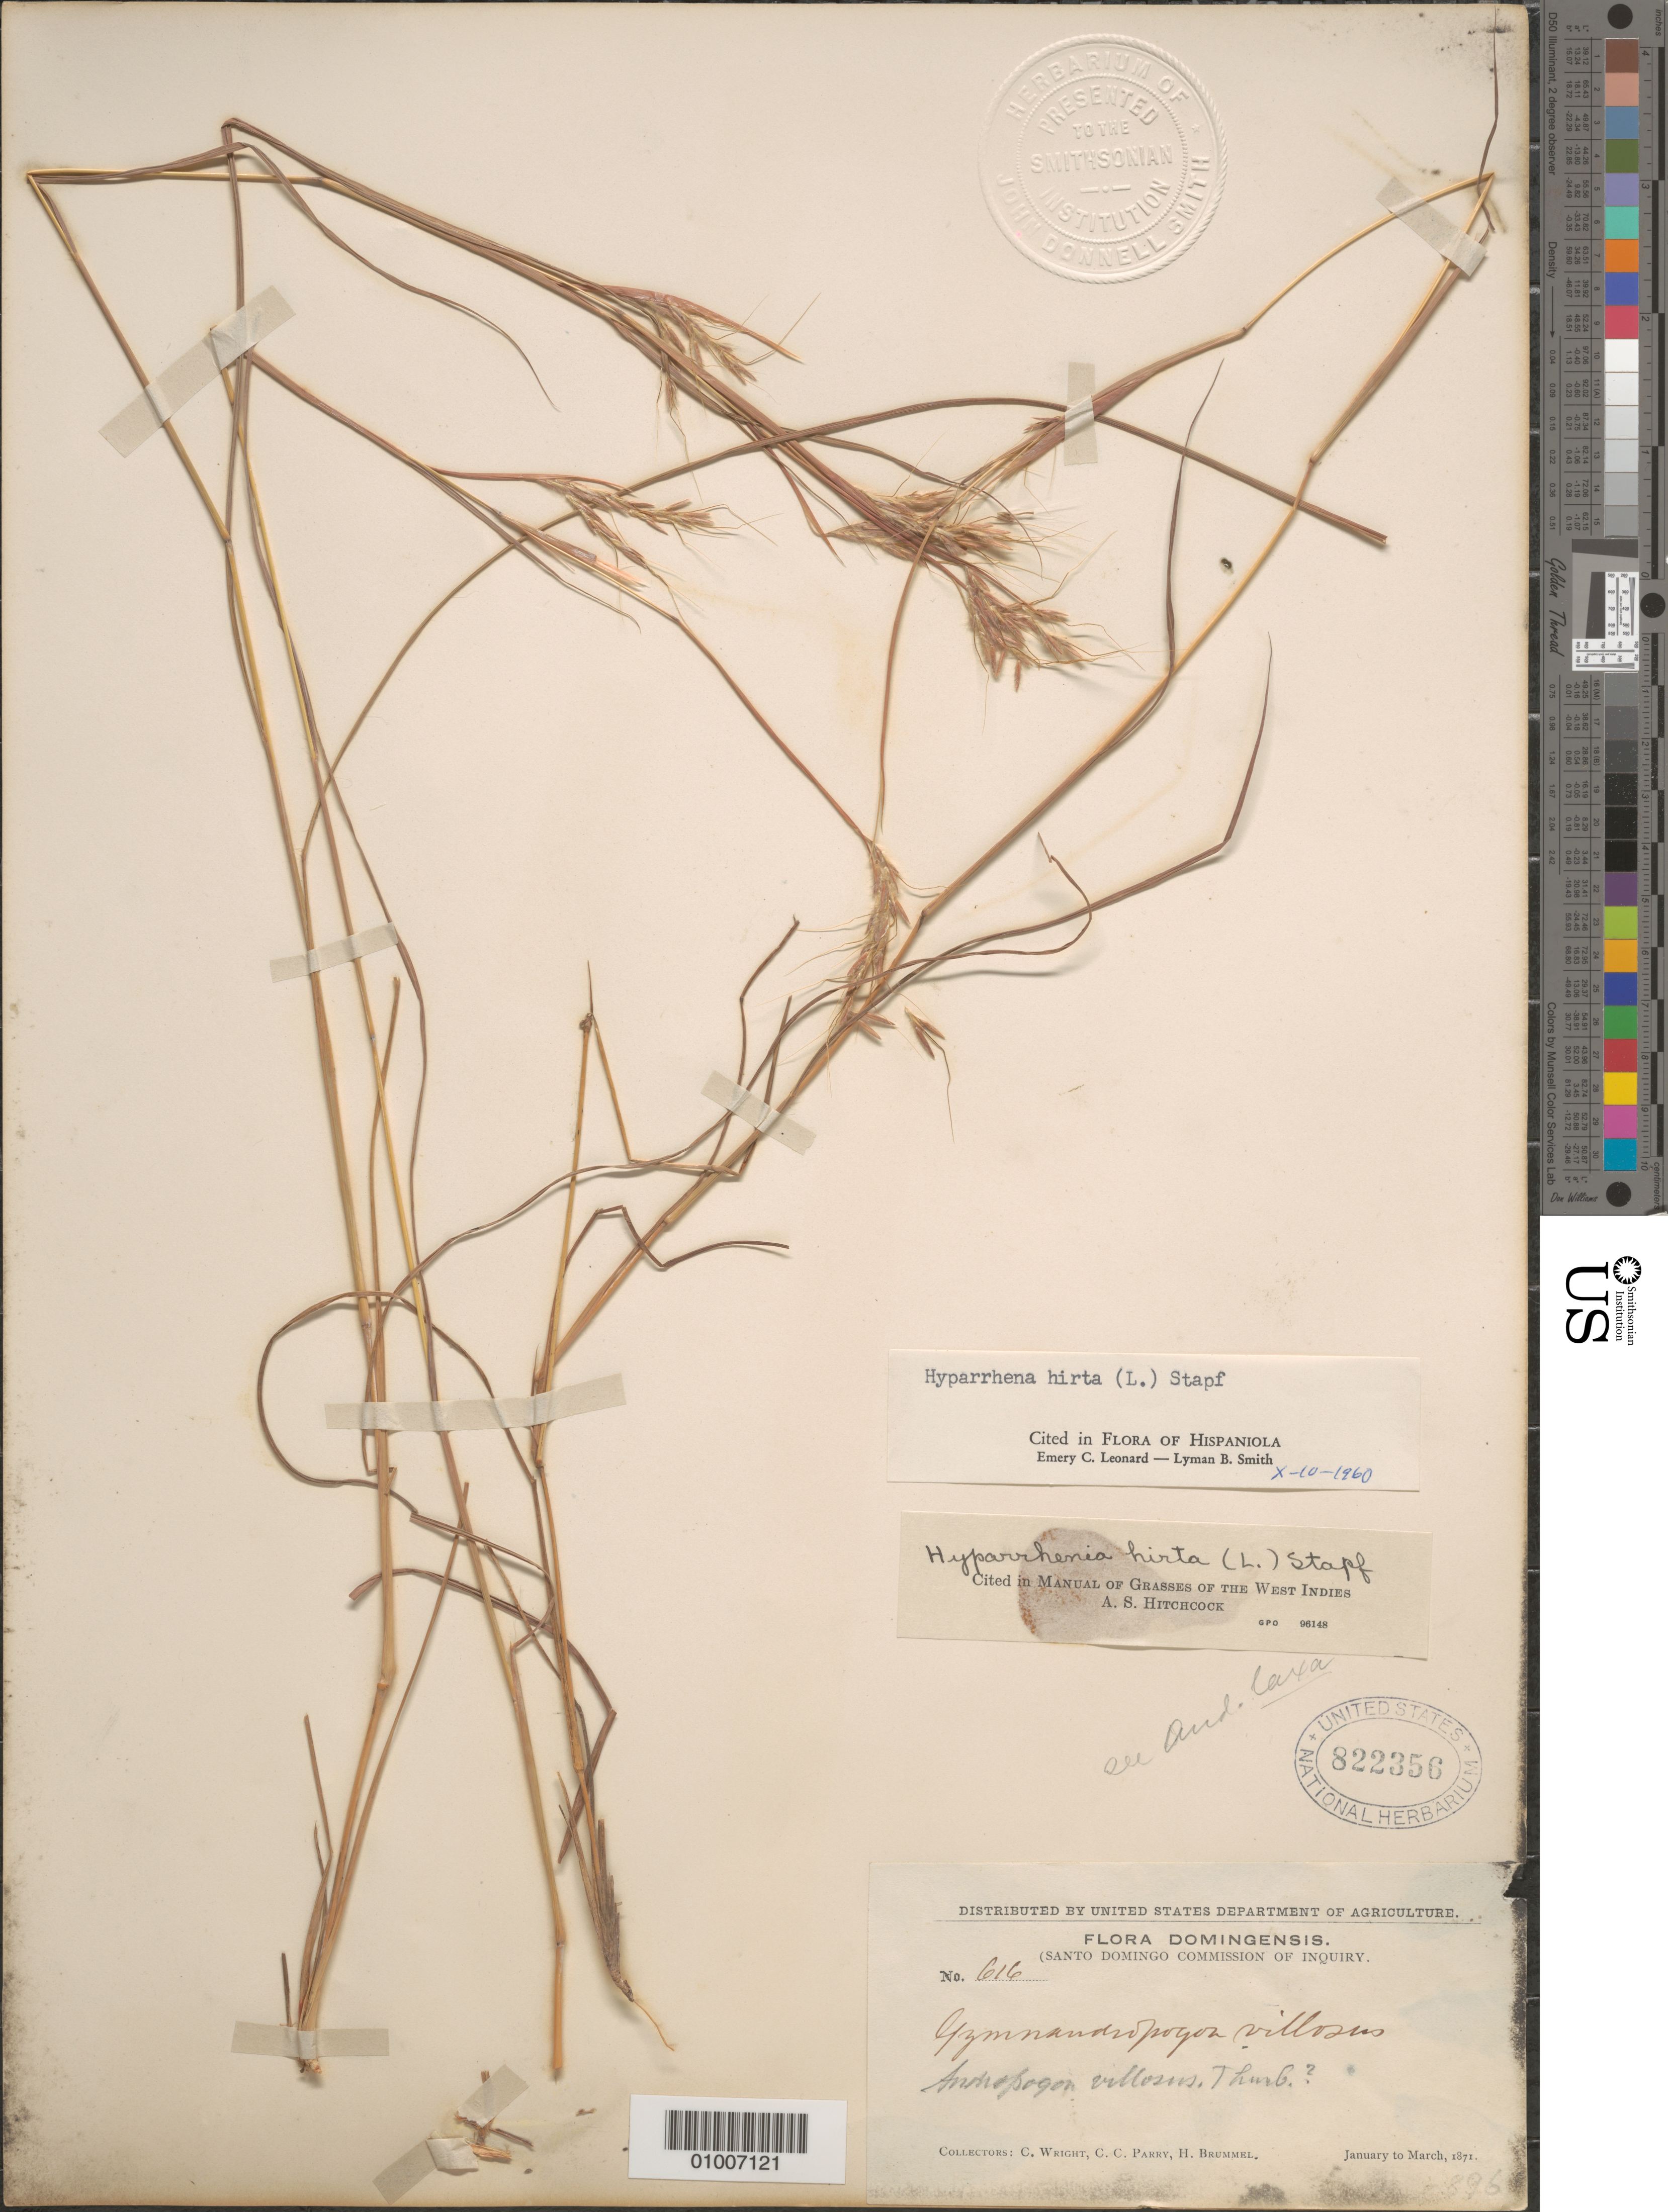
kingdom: Plantae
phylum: Tracheophyta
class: Liliopsida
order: Poales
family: Poaceae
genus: Hyparrhenia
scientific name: Hyparrhenia hirta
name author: (L.) Stapf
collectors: C. Wright, C. C. Parry & H. Brummel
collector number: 616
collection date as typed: Jan 1871 to -- Mar 1871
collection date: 1871-01/1871-03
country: Dominican Republic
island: Hispaniola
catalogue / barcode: US 822356